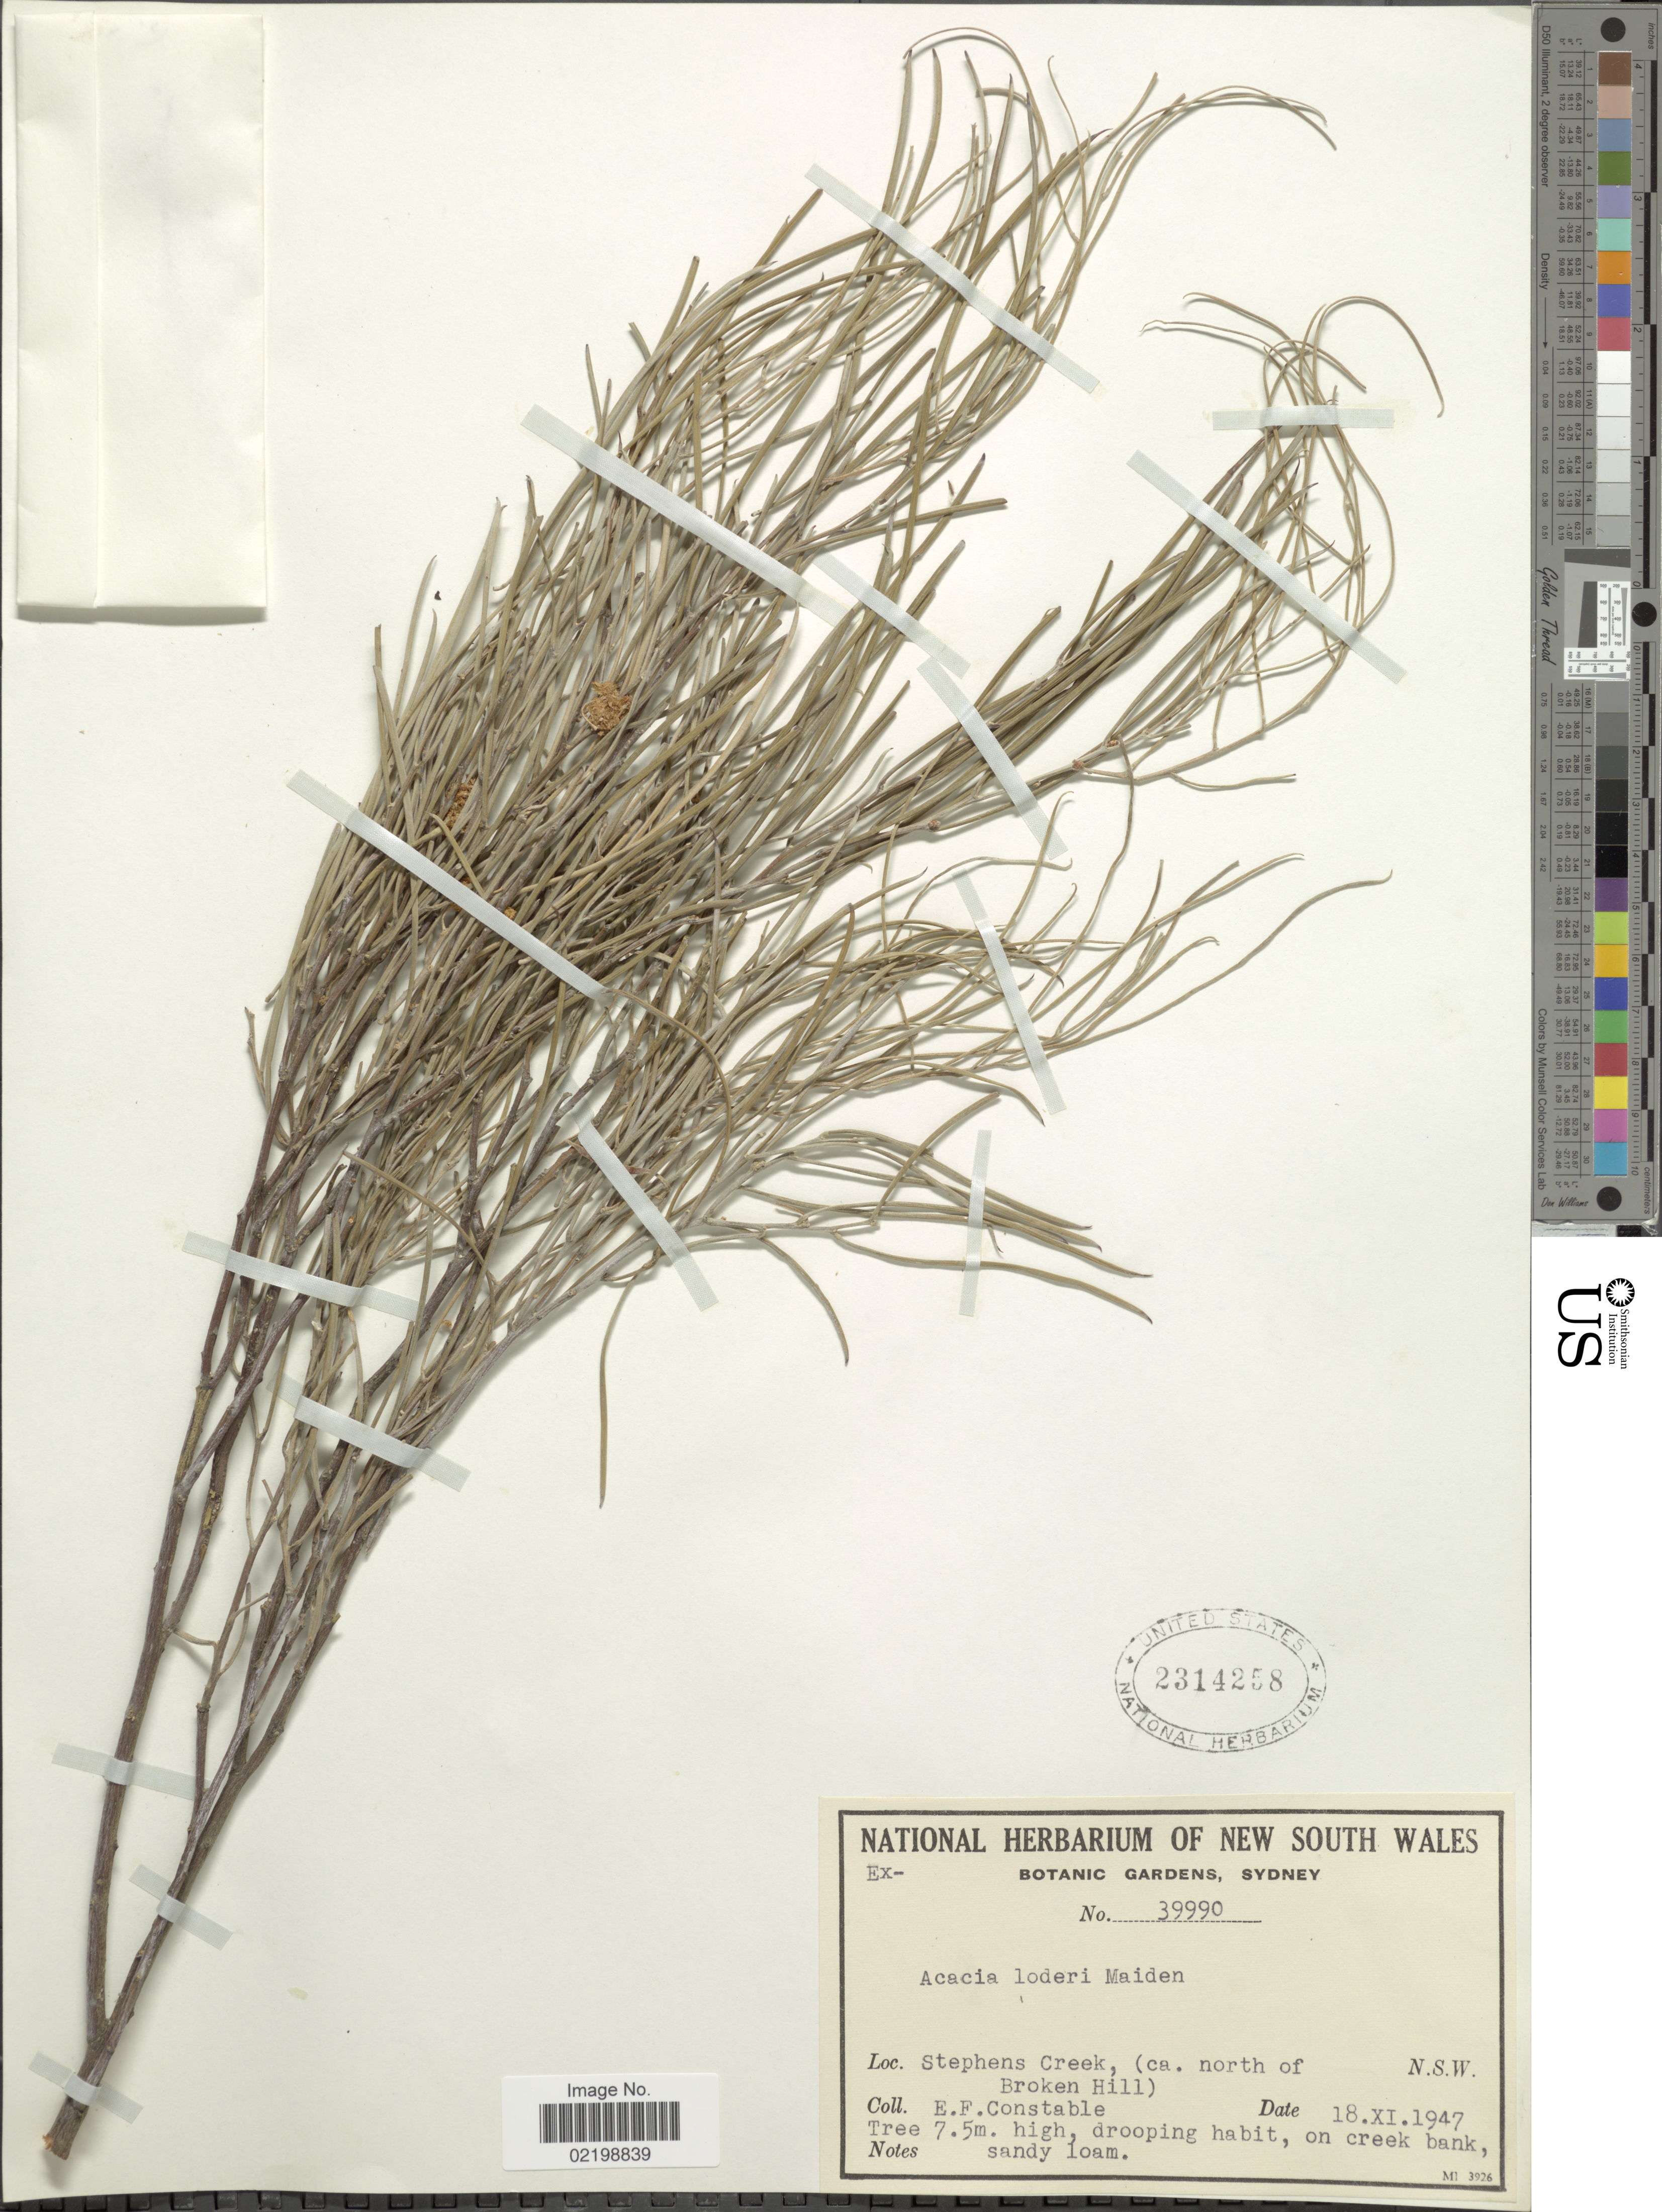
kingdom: Plantae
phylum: Tracheophyta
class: Magnoliopsida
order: Fabales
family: Fabaceae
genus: Acacia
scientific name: Acacia loderi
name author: Maiden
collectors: E. F. Constable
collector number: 3990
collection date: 1947-11-18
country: Australia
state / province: New South Wales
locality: Stephens Creek, (ca. north of Broken Hill), N.S.W.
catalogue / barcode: US 2314258